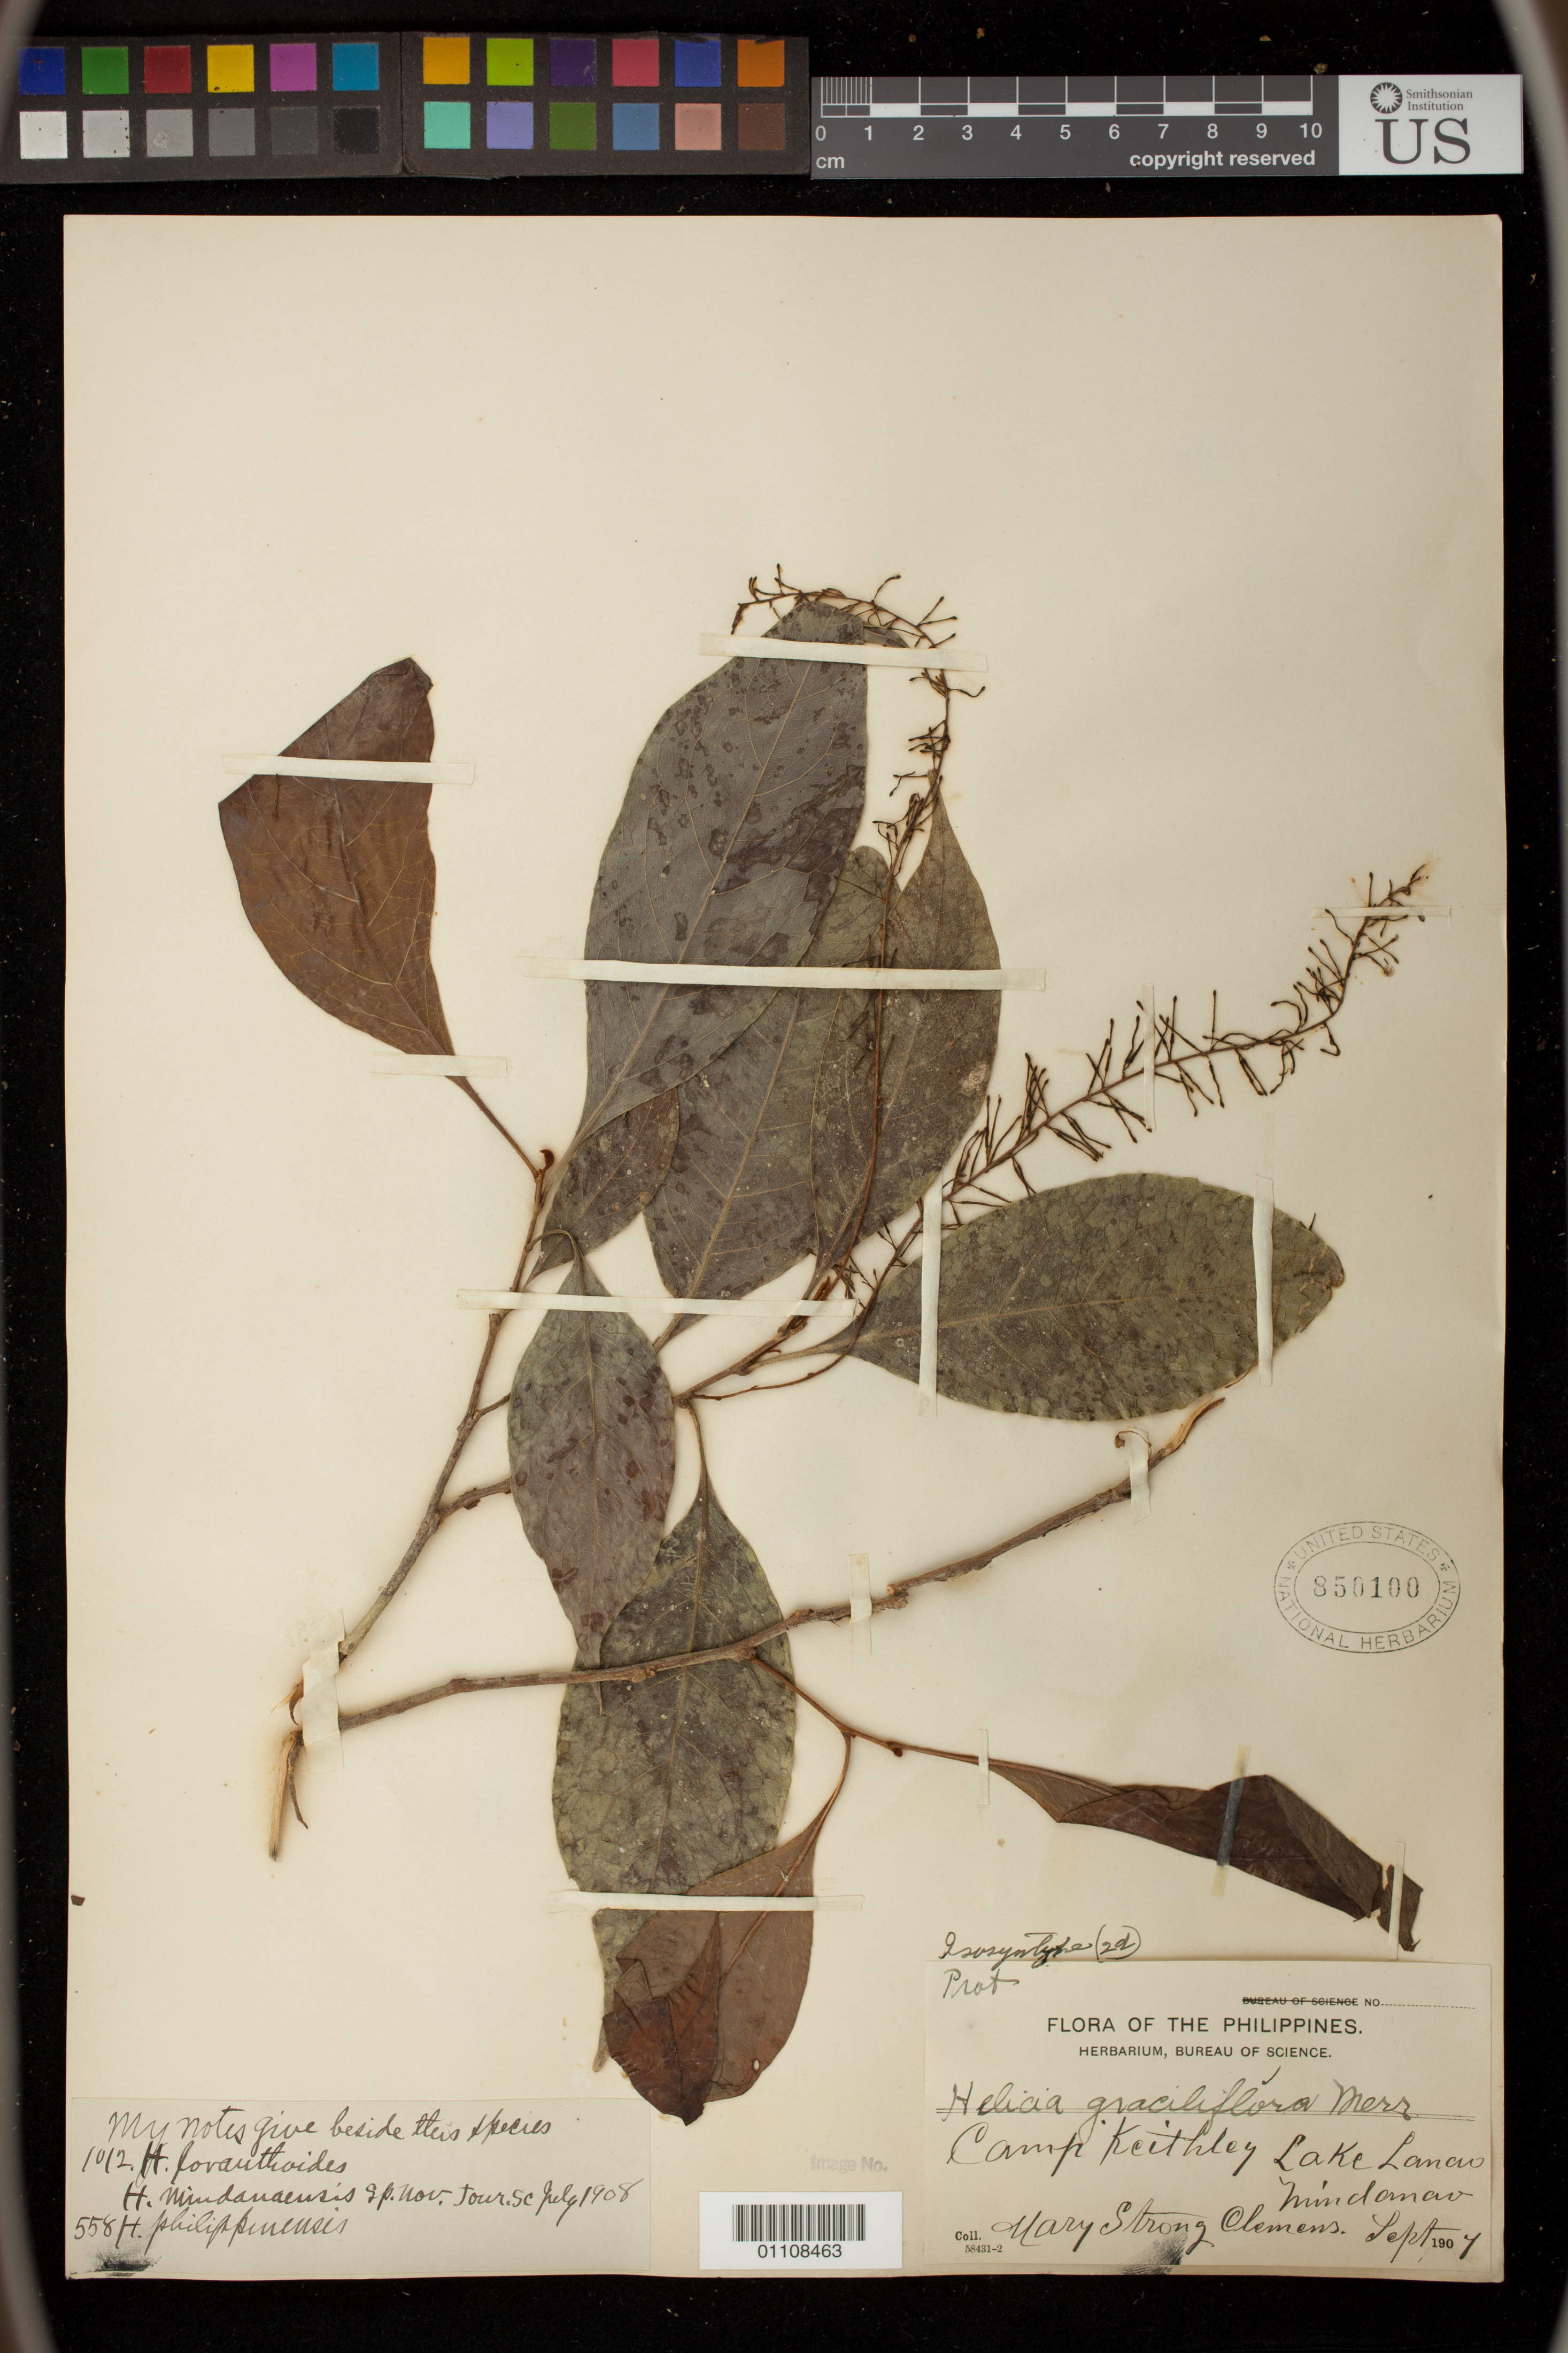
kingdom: Plantae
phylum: Tracheophyta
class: Magnoliopsida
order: Proteales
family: Proteaceae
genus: Helicia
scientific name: Helicia graciliflora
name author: Merr.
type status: Isosyntype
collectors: M. S. Clemens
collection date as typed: Sep 1907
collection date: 1907-09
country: Philippines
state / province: Muslim Mindanao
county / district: Lanao del Sur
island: Mindanao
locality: Camp Keithley, Lake Lanao.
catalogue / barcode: US 850100